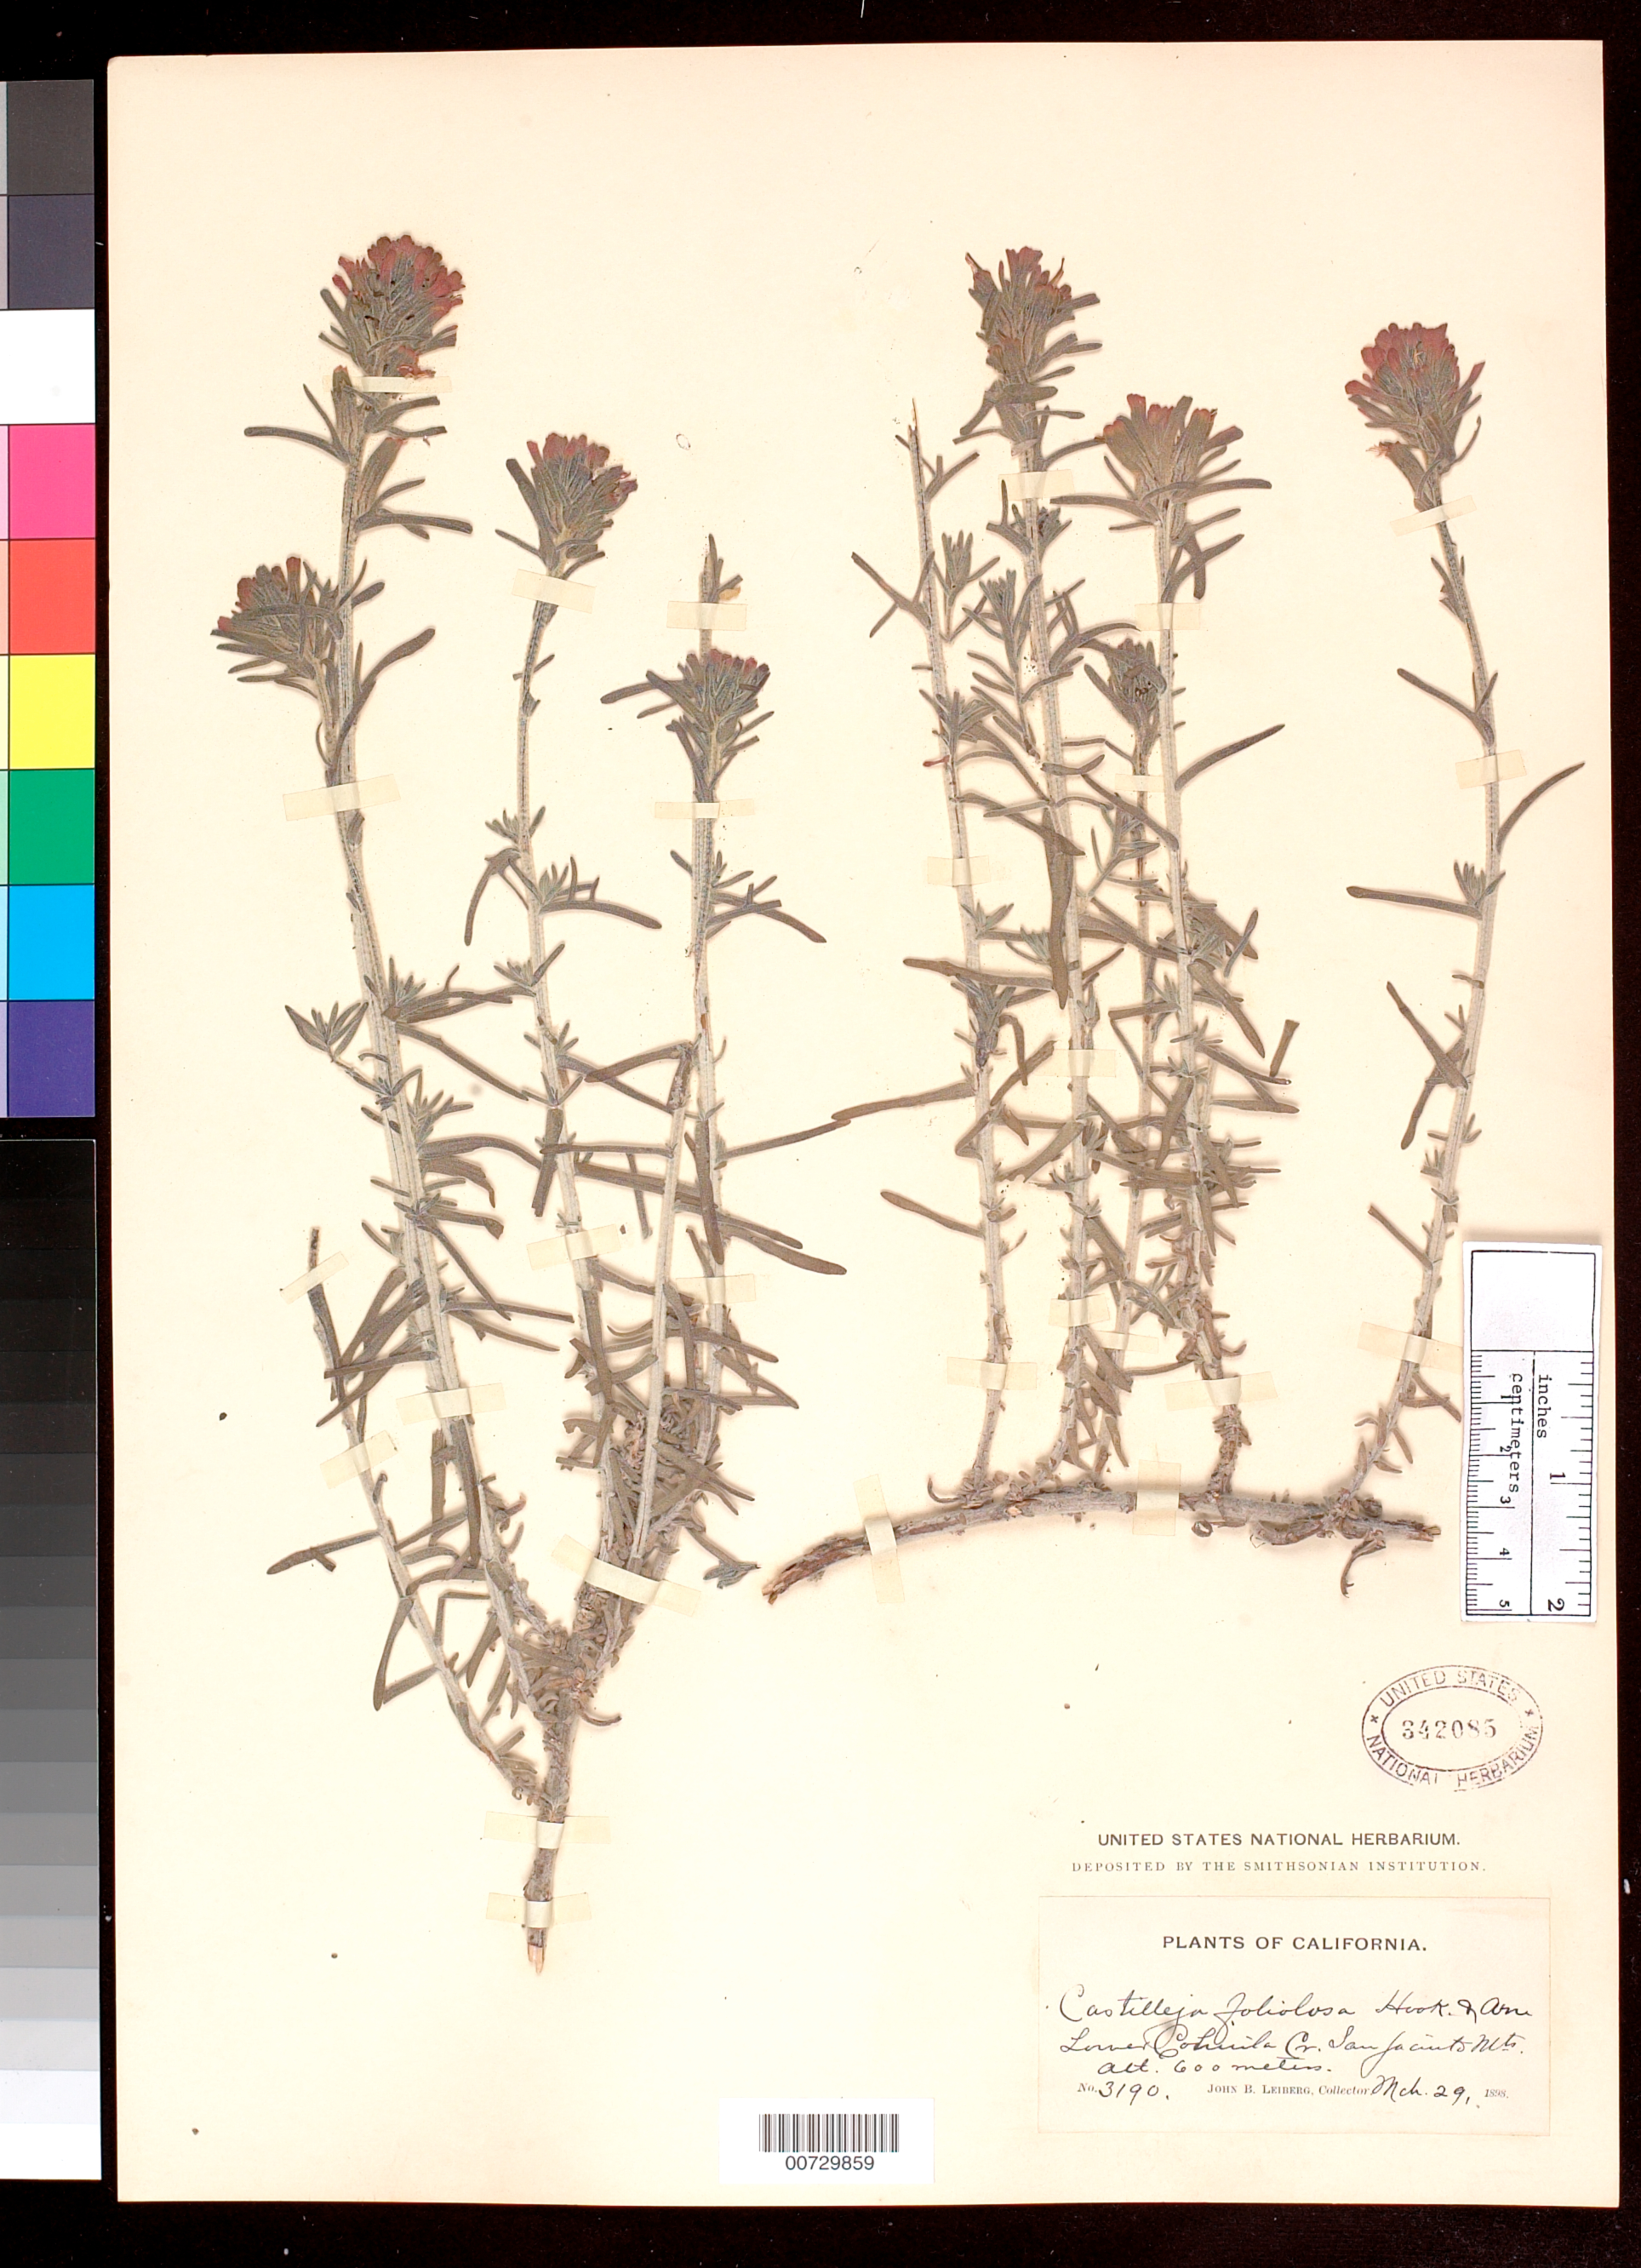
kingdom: Plantae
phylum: Tracheophyta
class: Magnoliopsida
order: Lamiales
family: Orobanchaceae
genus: Castilleja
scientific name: Castilleja foliolosa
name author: Hook. f.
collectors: J. Leiberg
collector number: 3190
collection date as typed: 29 Mar 1898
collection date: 1898-03-29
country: United States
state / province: California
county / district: Riverside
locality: San Jacinto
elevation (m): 600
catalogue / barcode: US 342085